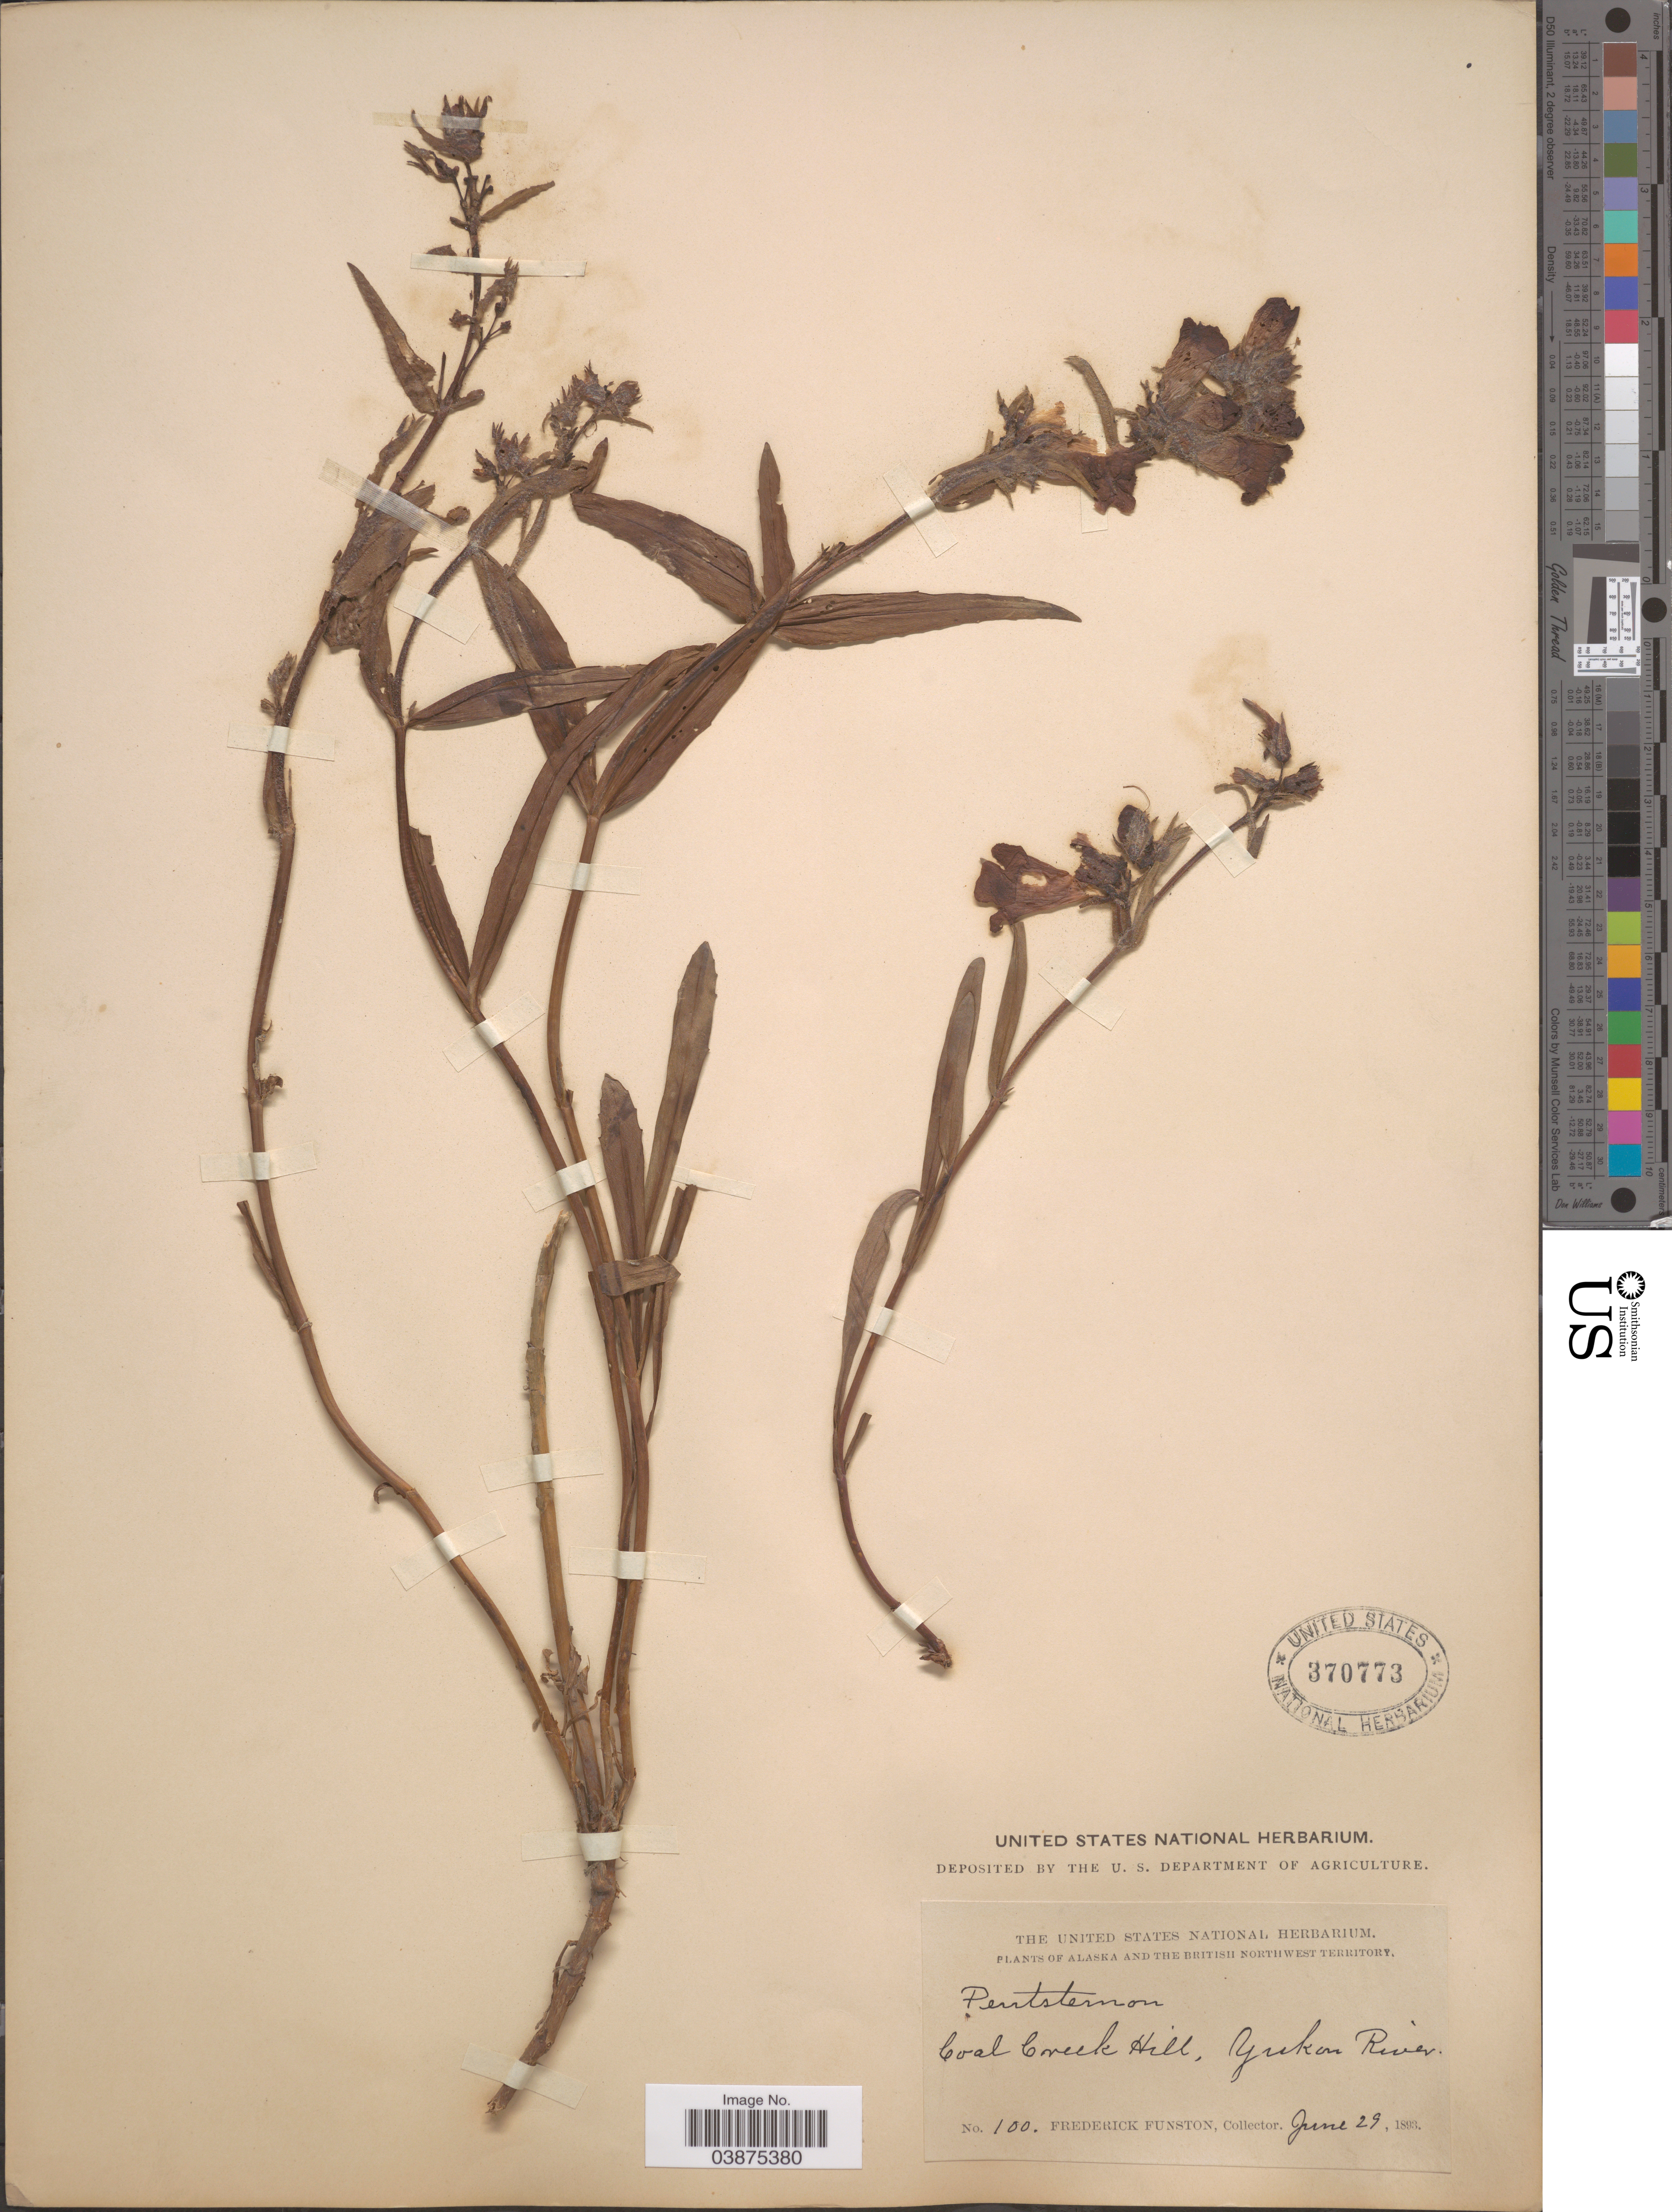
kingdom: Plantae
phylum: Tracheophyta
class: Magnoliopsida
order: Lamiales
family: Plantaginaceae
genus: Penstemon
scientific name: Penstemon gormanii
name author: Greene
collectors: F. Funston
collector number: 100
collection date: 1893-06-29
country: United States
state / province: Alaska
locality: And the British Northwest Territory. Coal Creek Hill, Yukon River.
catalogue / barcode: US 370773